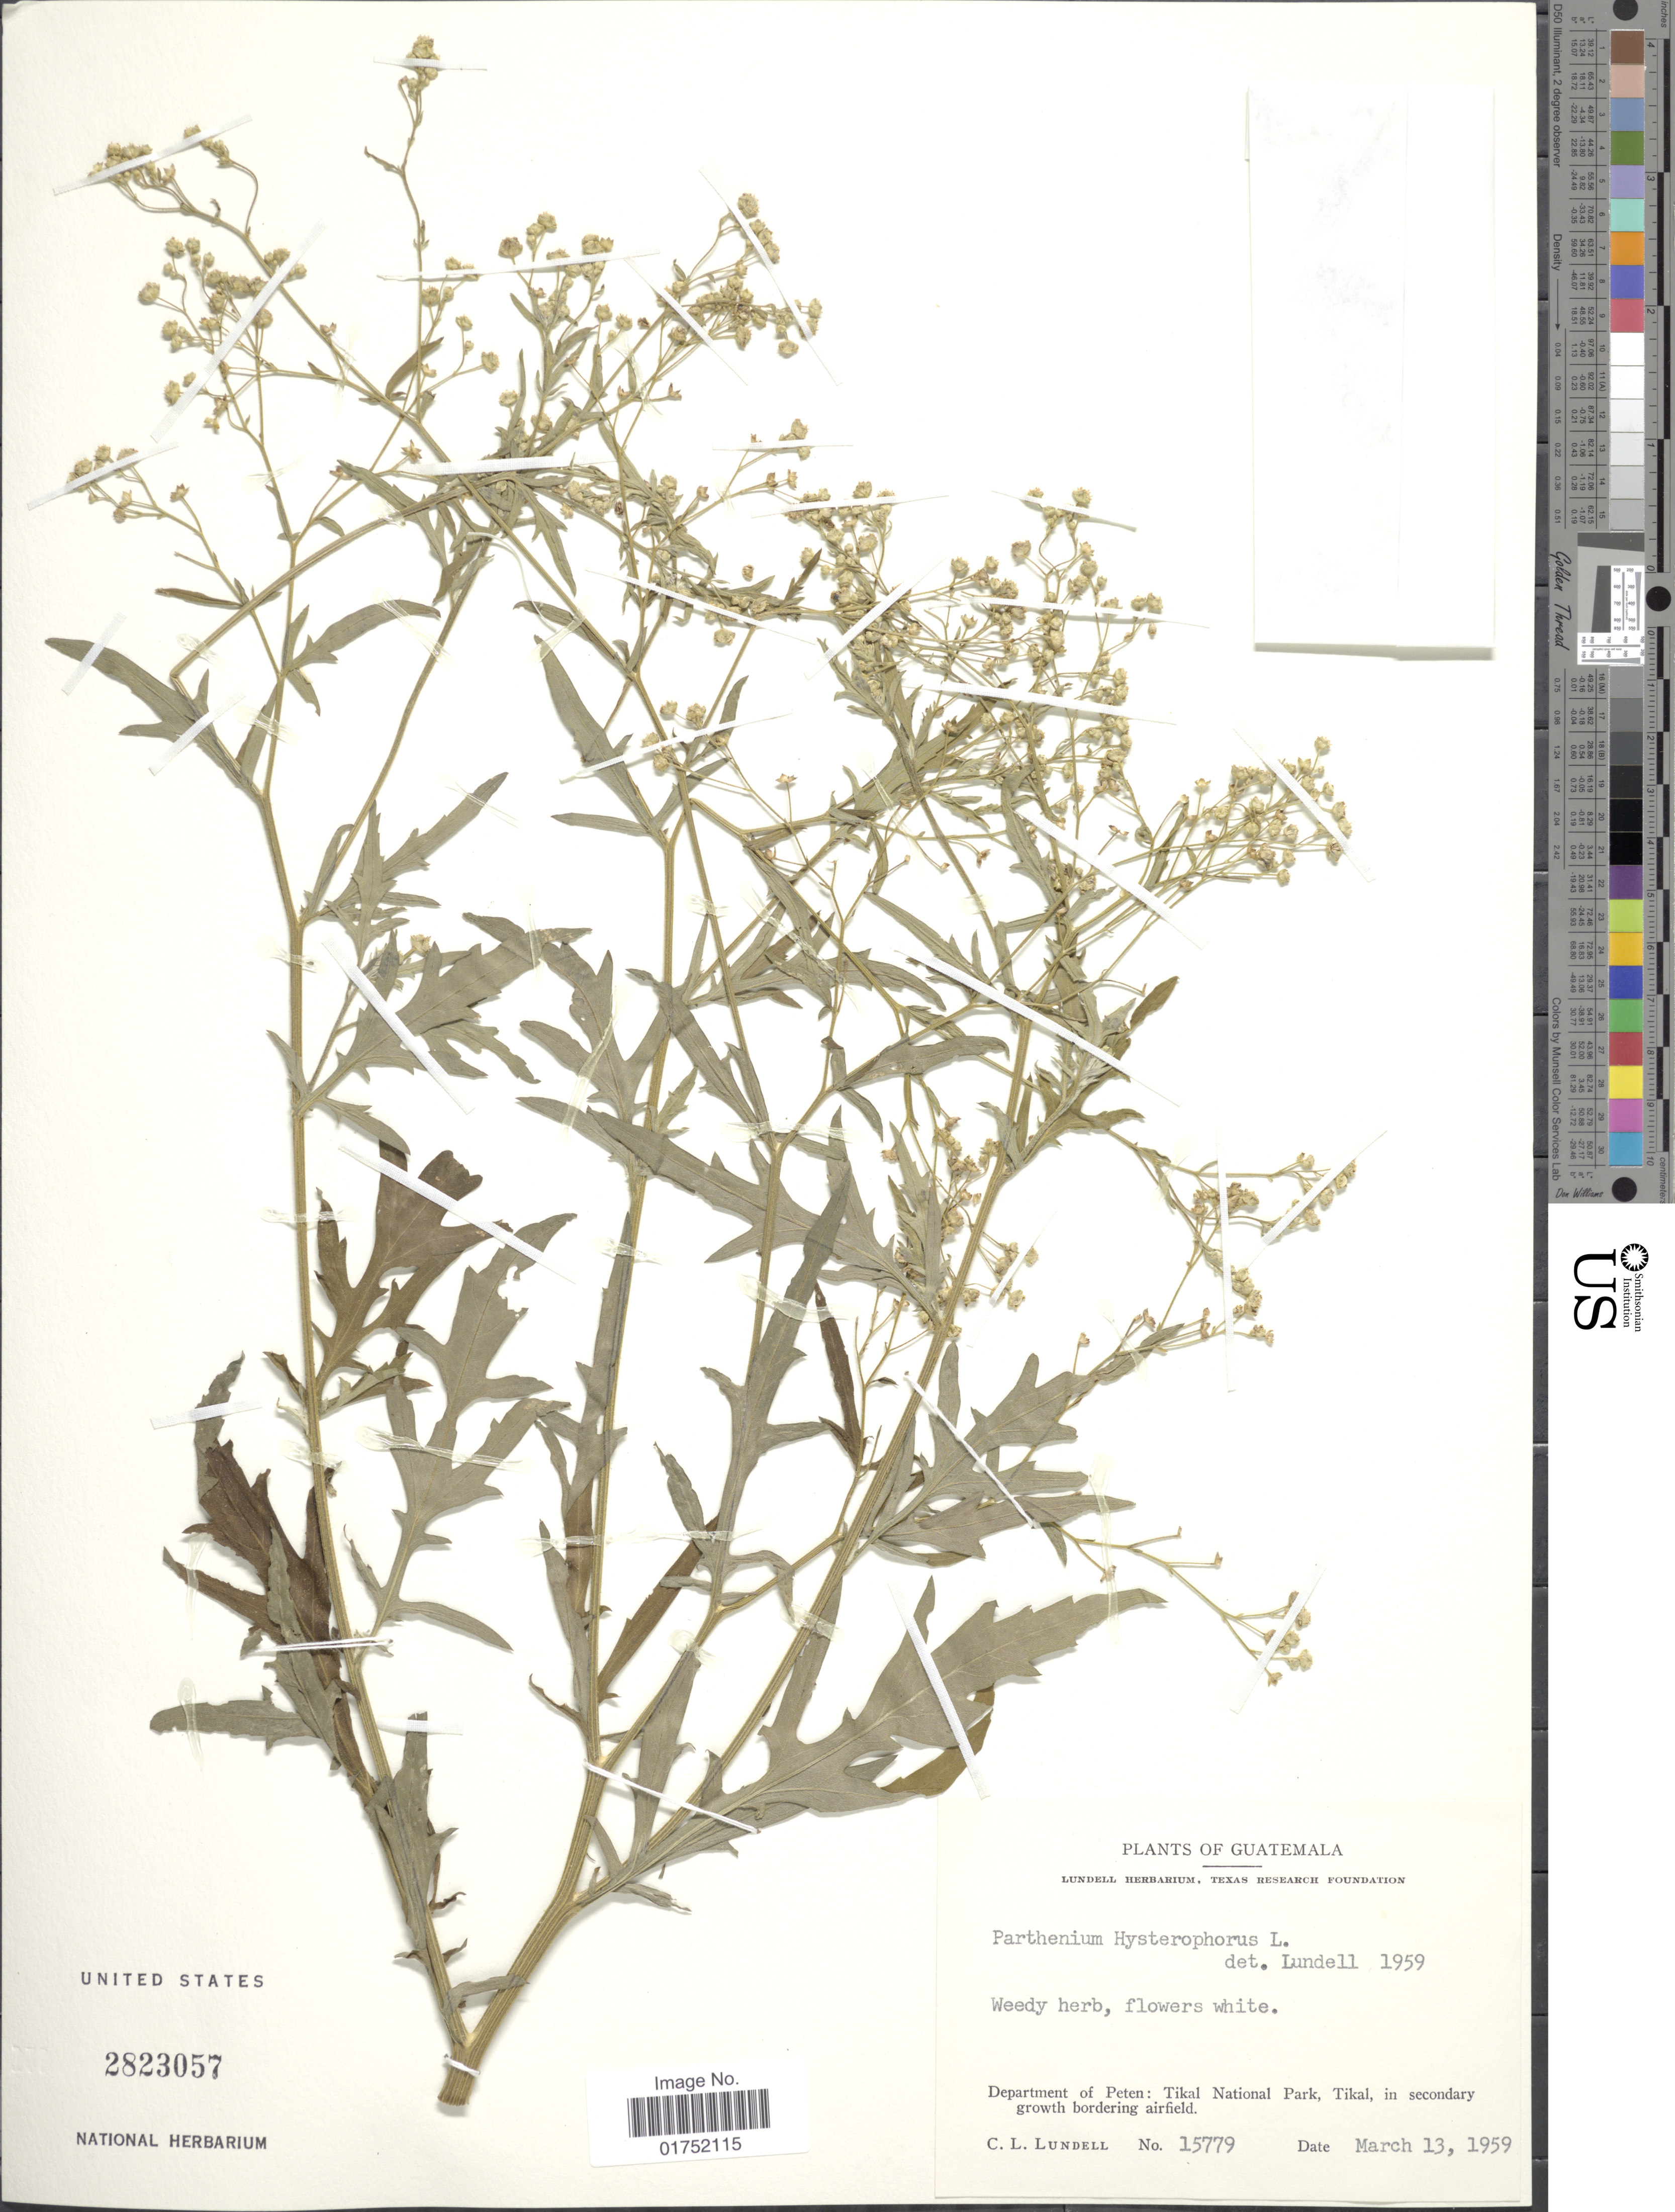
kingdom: Plantae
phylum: Tracheophyta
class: Magnoliopsida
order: Asterales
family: Asteraceae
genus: Parthenium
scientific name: Parthenium hysterophorus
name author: L.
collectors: C. L. Lundell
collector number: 15779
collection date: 1959-03-13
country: Guatemala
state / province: El Petén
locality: Tikal National Park, Tikal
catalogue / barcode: US 2823057